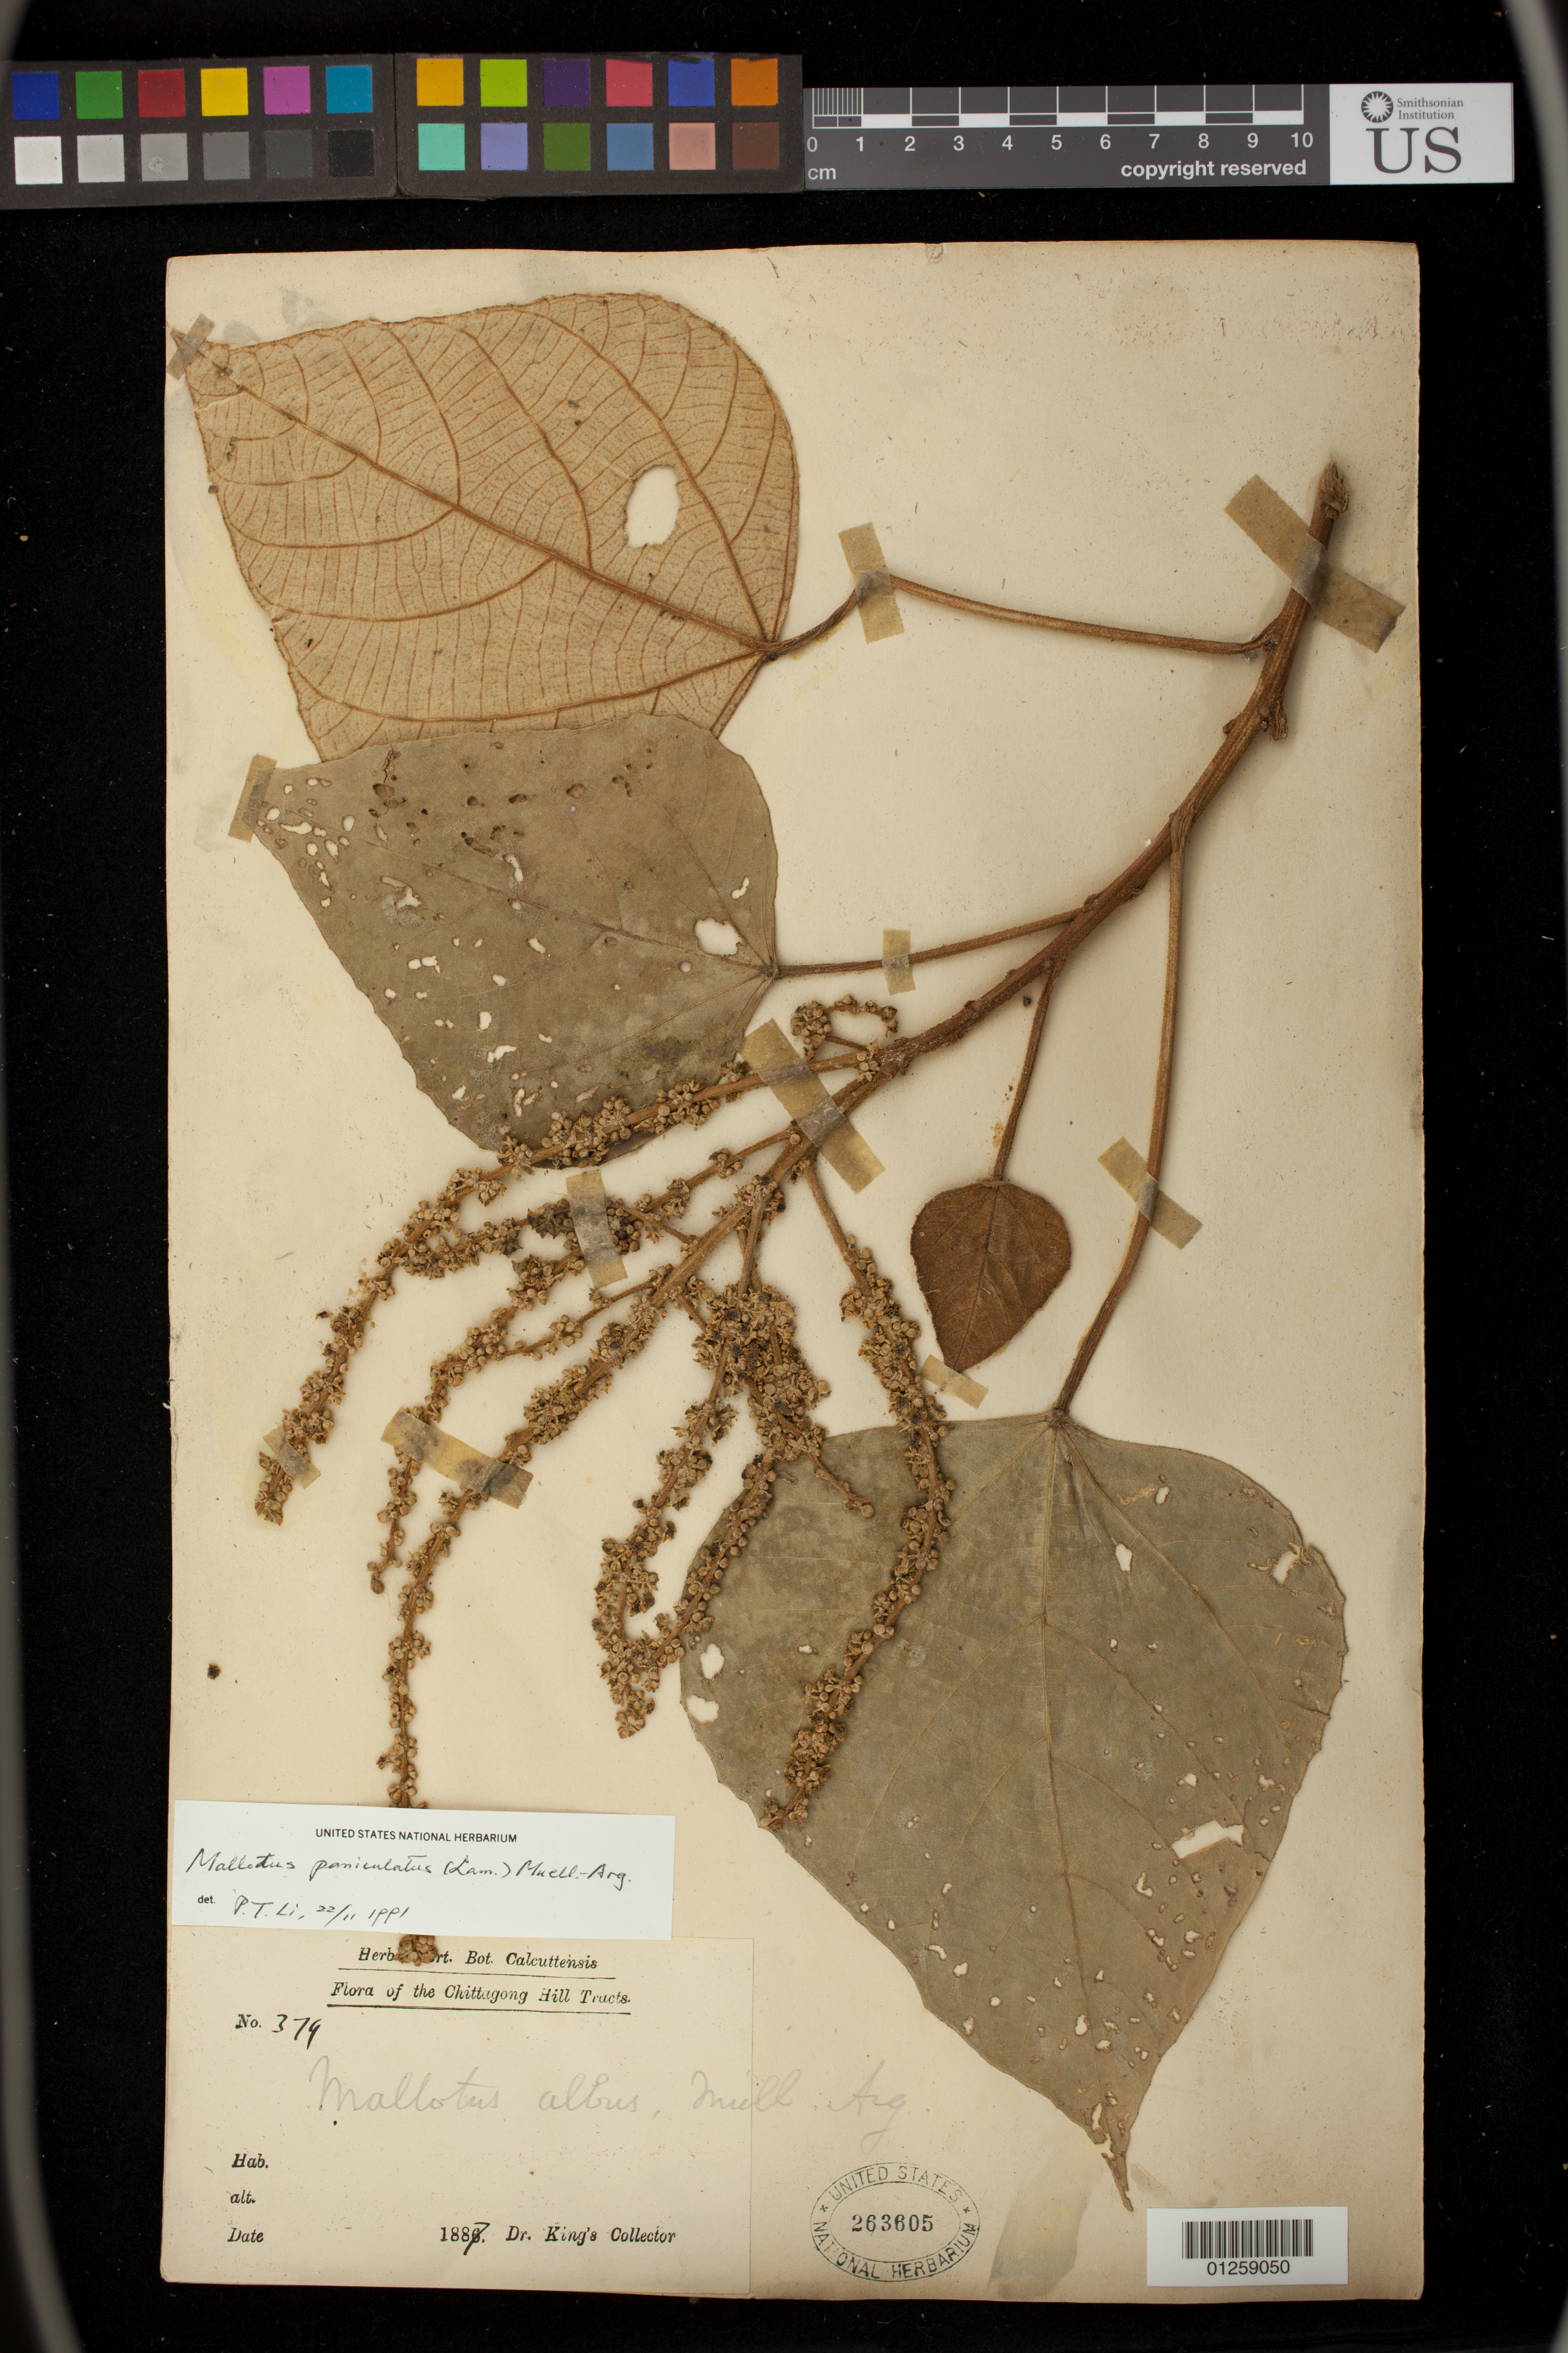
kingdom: Plantae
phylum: Tracheophyta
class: Magnoliopsida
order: Malpighiales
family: Euphorbiaceae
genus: Mallotus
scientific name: Mallotus paniculatus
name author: (Lam.) Müll. Arg.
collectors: Dr. King's collector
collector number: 379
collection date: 1887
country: Bangladesh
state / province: Chittagong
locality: Chittagong Hill Tracts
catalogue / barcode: US 263605